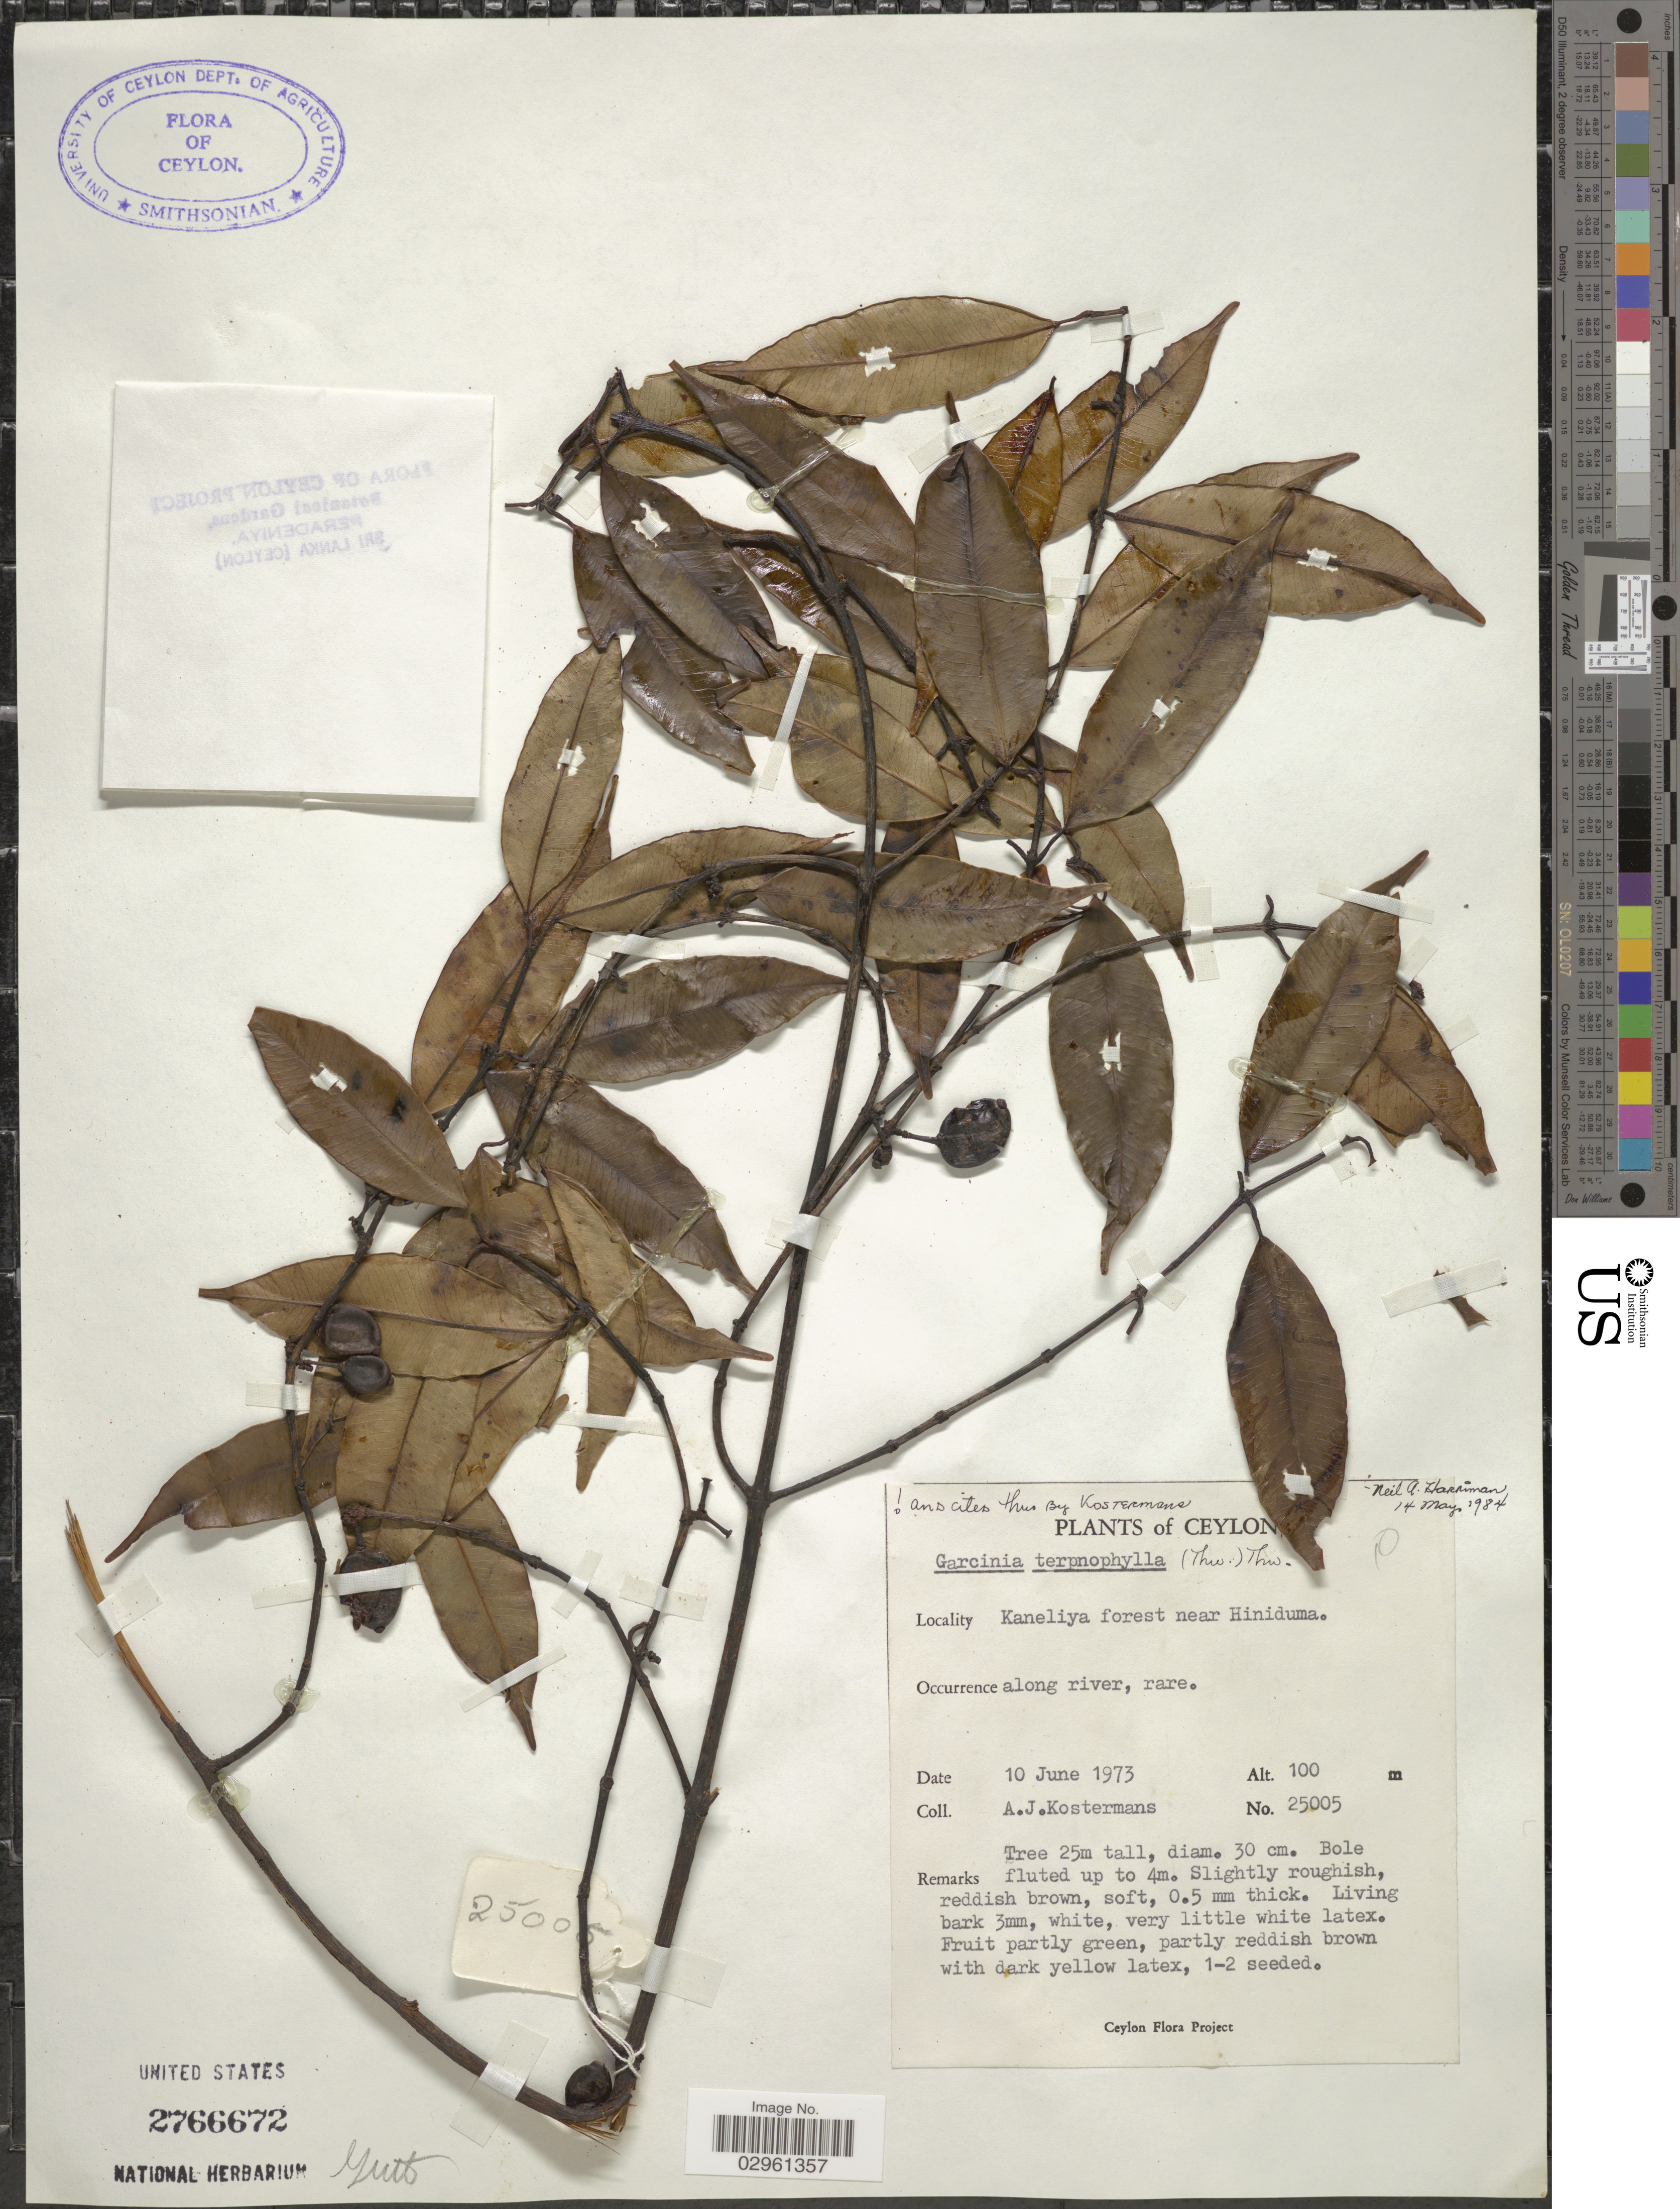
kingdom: Plantae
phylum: Tracheophyta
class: Magnoliopsida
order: Malpighiales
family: Clusiaceae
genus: Garcinia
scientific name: Garcinia terpnophylla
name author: Thwaites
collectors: A. J. G. Kostermans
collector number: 25005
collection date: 1973-06-10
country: Sri Lanka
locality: Ceylon. Kaneliya forest near Hiniduma.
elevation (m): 100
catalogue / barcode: US 2766672